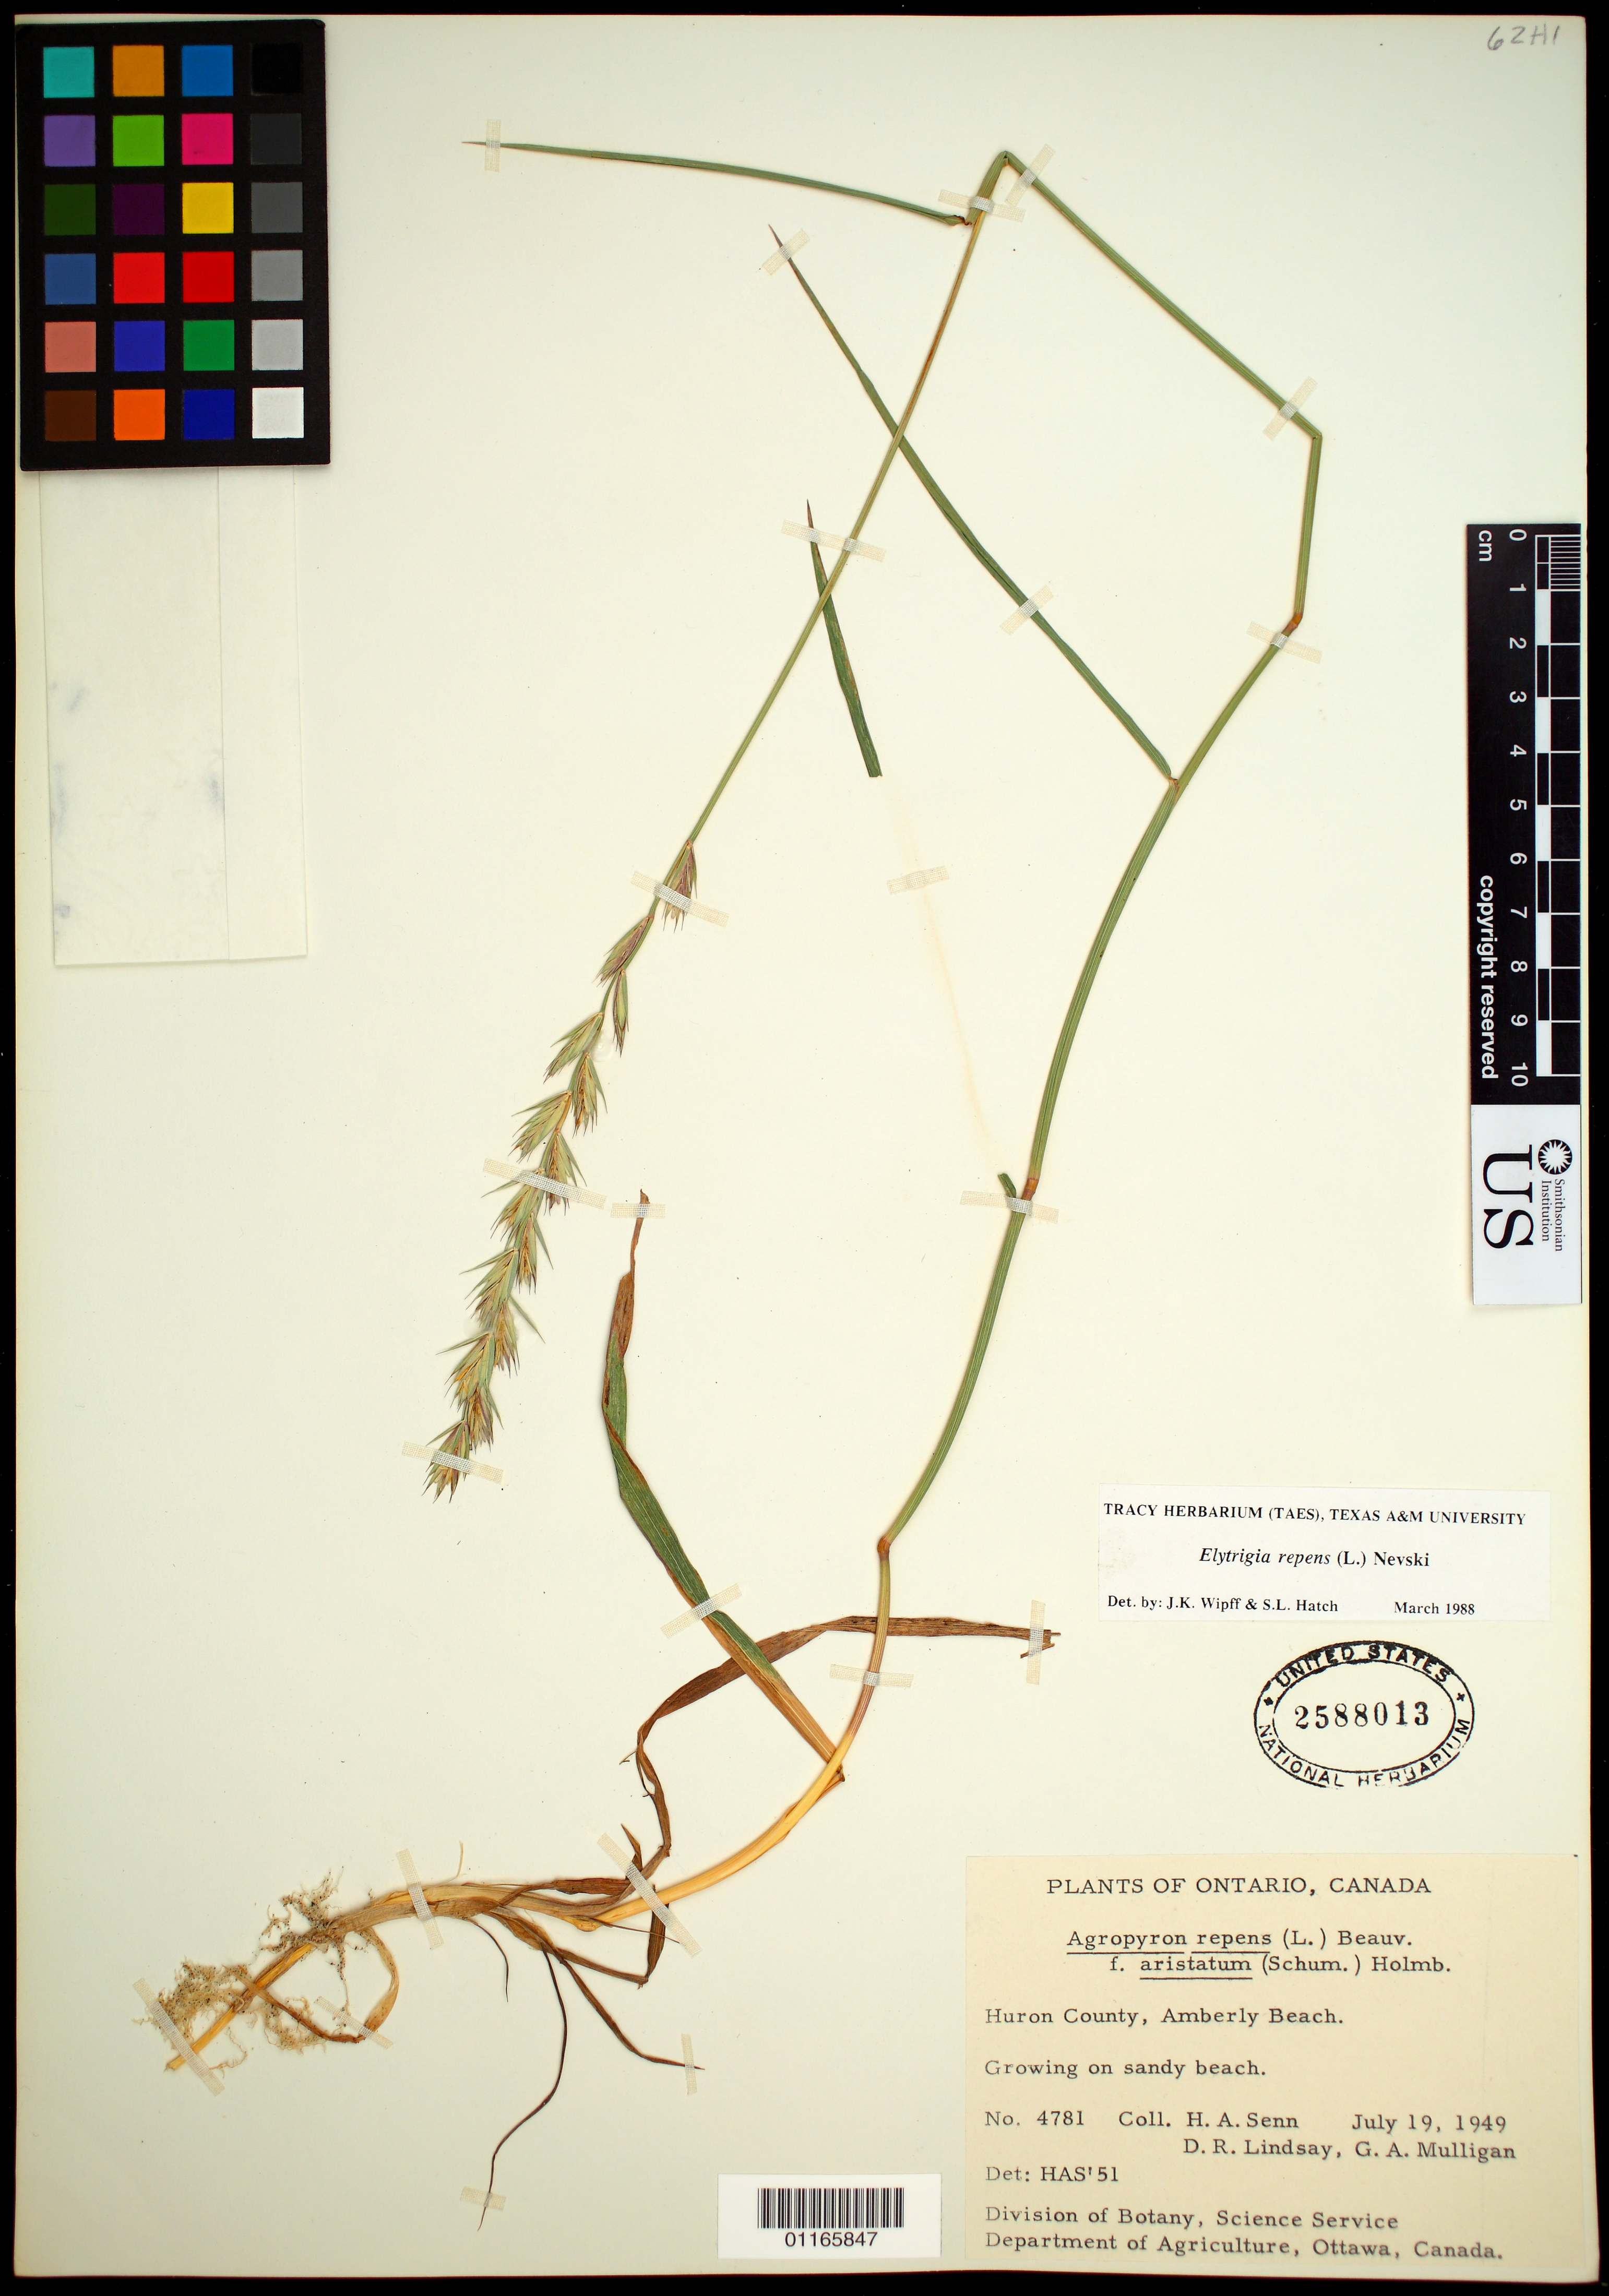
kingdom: Plantae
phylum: Tracheophyta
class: Liliopsida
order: Poales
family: Poaceae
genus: Elymus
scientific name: Elymus repens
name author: (L.) Gould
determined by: Poaceae Reorganization Project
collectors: H. A. Senn, D. Lindsay & G. Mulligan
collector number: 4781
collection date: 1949-07-19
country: Canada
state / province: Ontario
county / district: Huron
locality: Amberly Beach.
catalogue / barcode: US 2588013